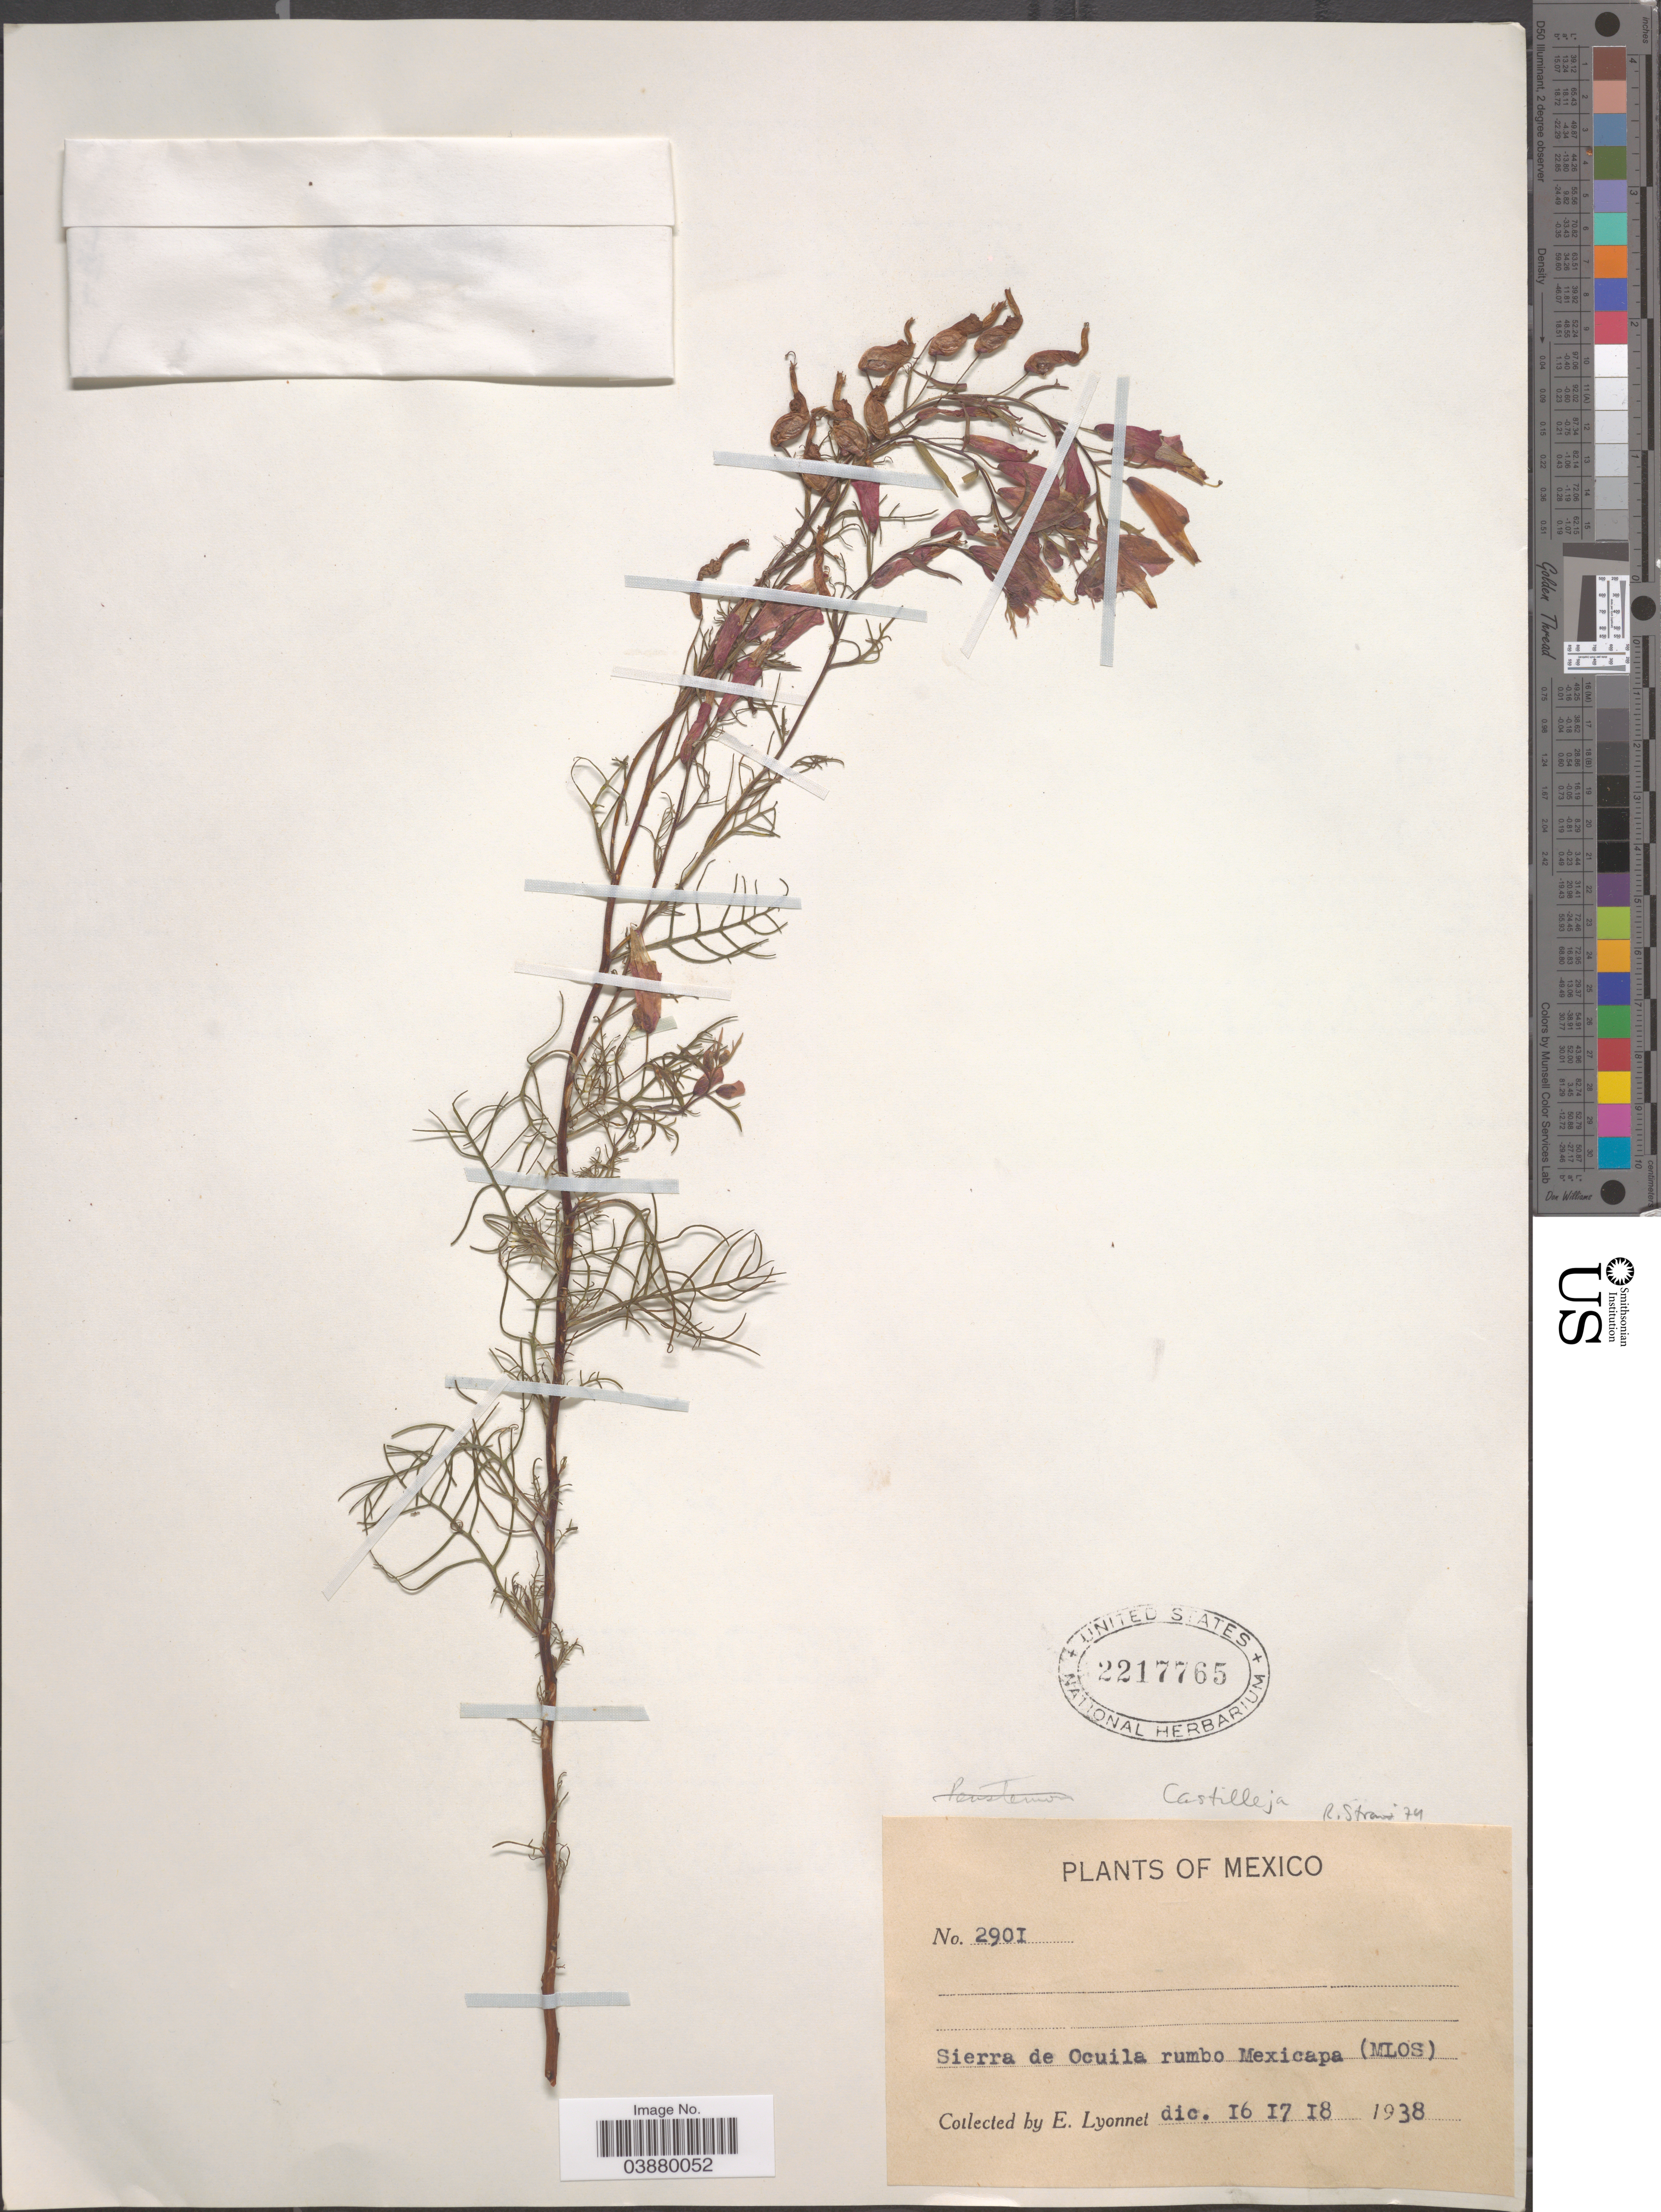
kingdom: Plantae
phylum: Tracheophyta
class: Magnoliopsida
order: Lamiales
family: Plantaginaceae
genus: Penstemon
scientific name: Penstemon sp.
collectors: E. Lyonnet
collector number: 2901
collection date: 1938-12-16/1938-12-18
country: Mexico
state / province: Morelos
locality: Sierra de Ocuila rumbo Mexicapa.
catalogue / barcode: US 2217765